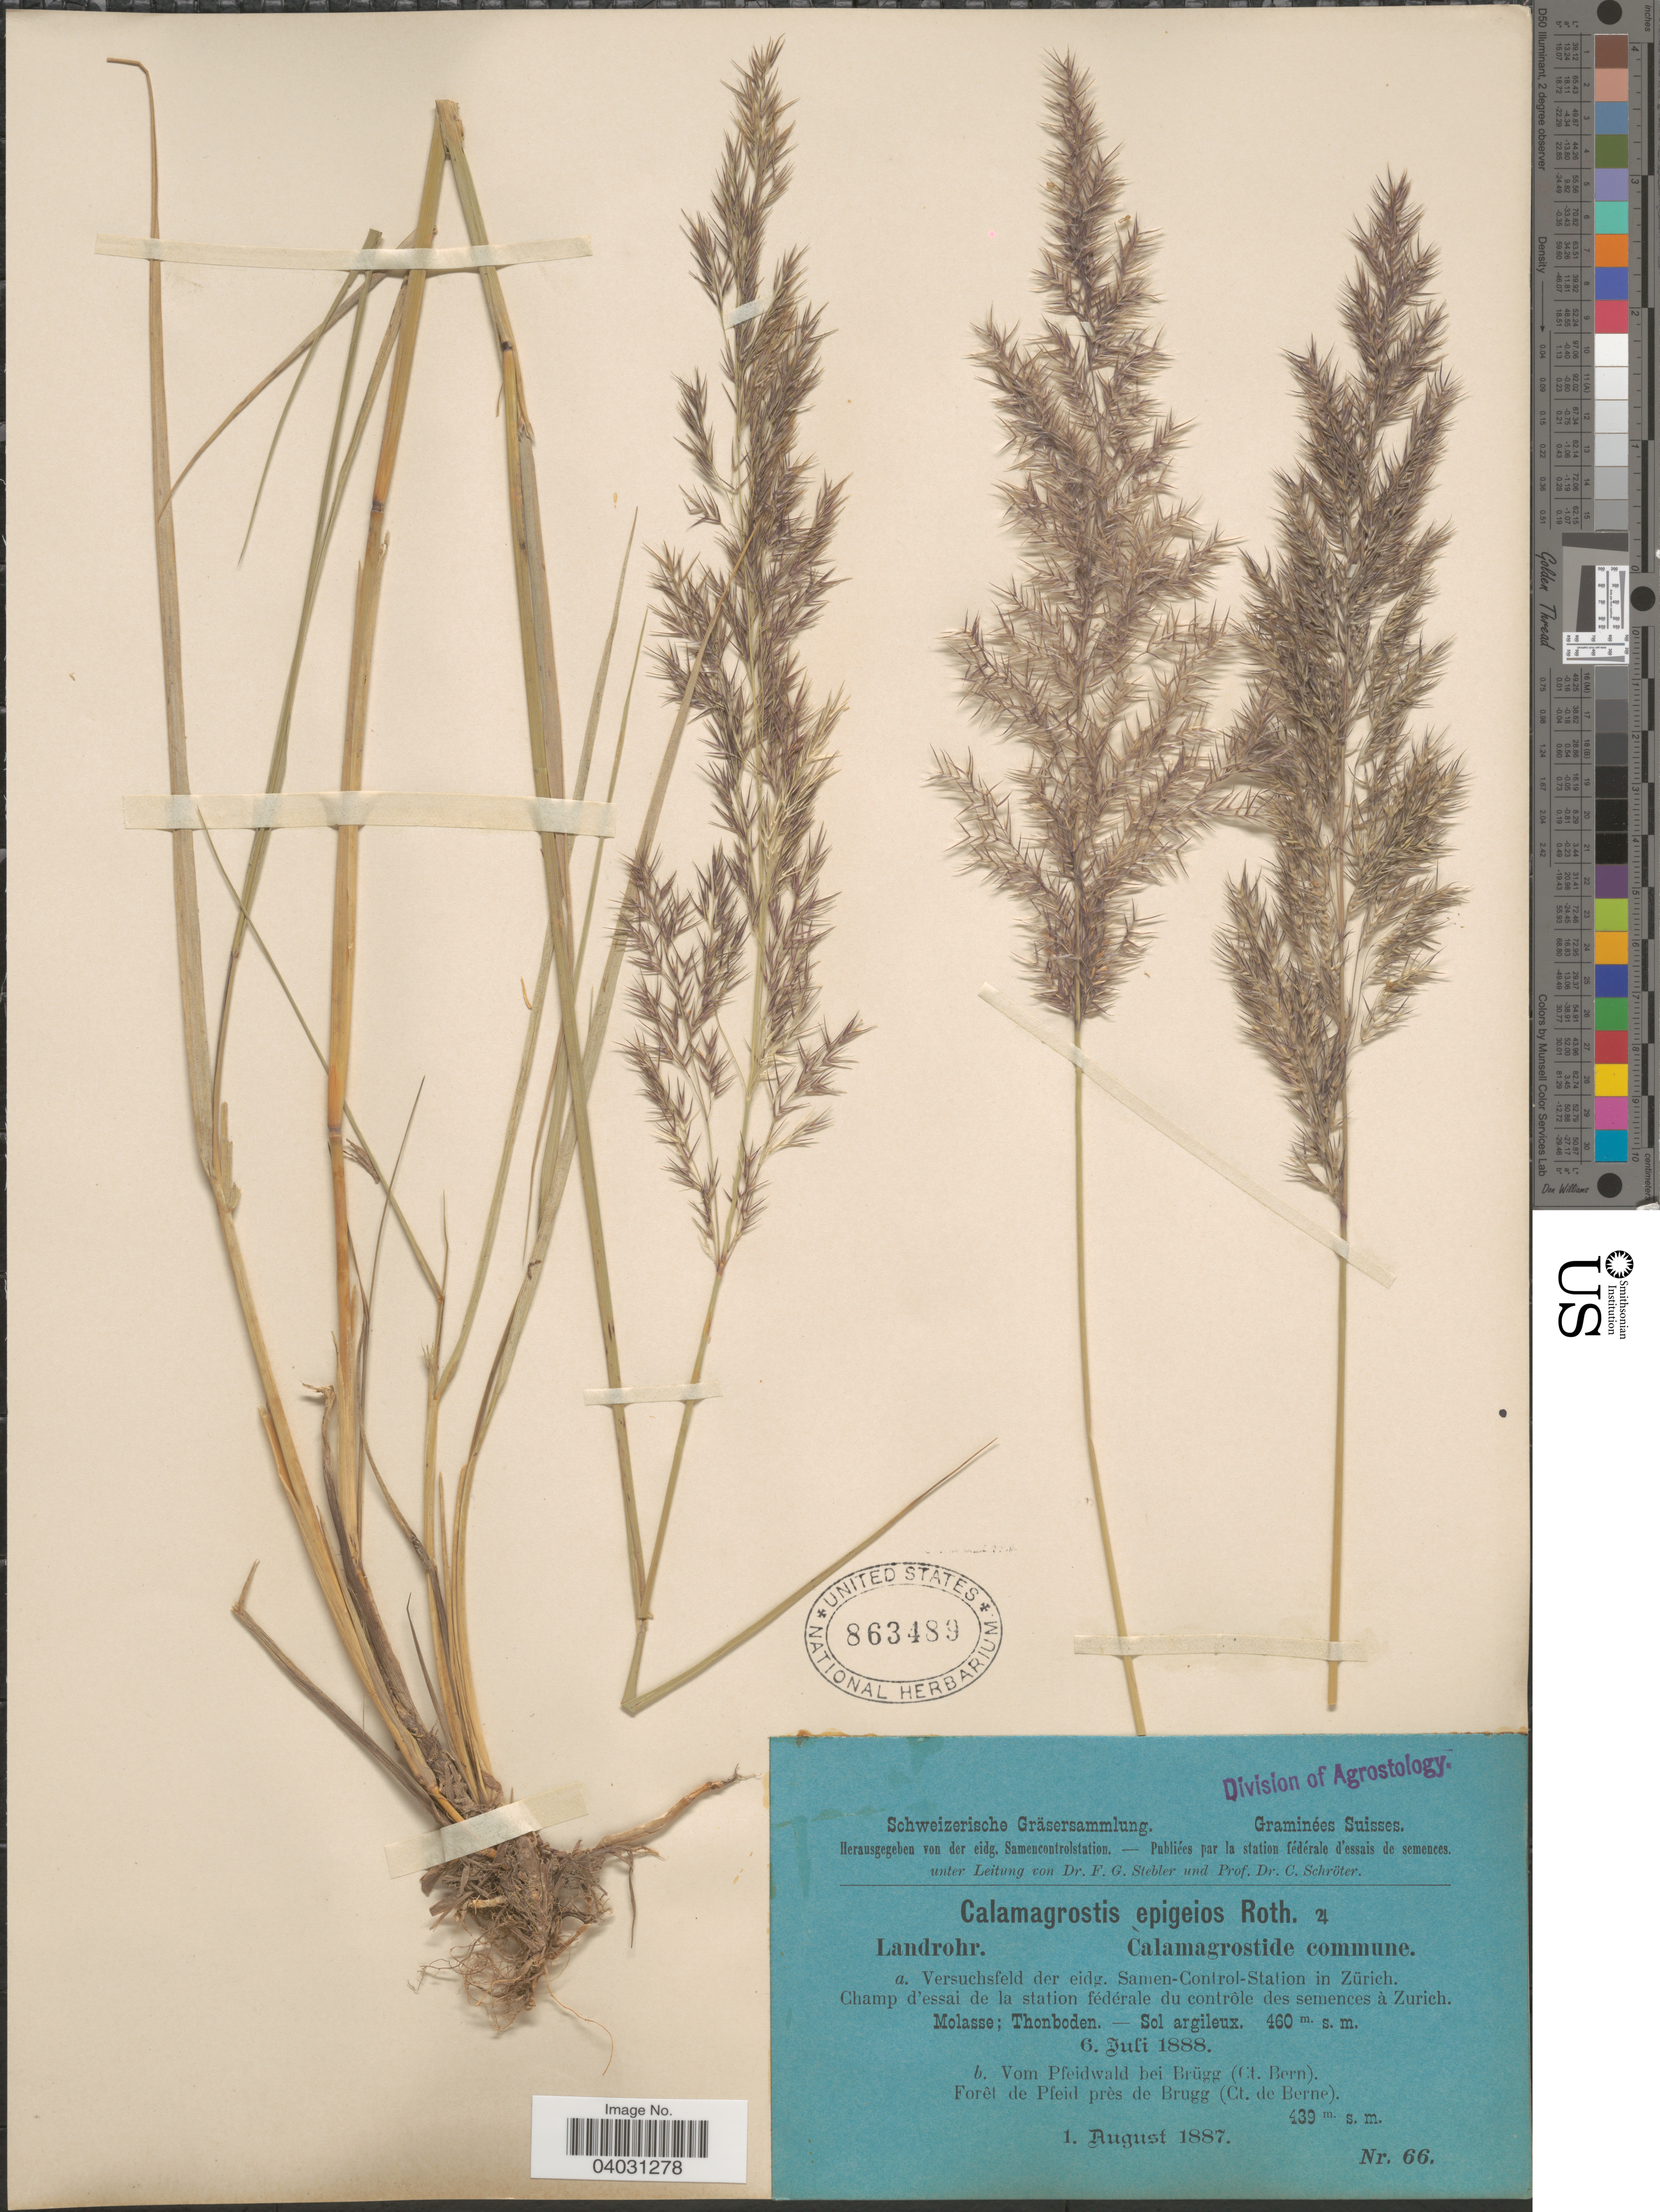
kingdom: Plantae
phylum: Tracheophyta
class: Liliopsida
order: Poales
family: Poaceae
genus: Calamagrostis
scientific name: Calamagrostis epigeios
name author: (L.) Roth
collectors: Stebler, F.G. & Schröter, C.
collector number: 66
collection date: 1887-08-01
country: Switzerland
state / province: Bern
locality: Suisses. Vom Pfeidwald bei Brügg (Ct. Bern). Forêt de Pfeid près de Brugg (Ct. de Berne).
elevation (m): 439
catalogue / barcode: US 863489-2